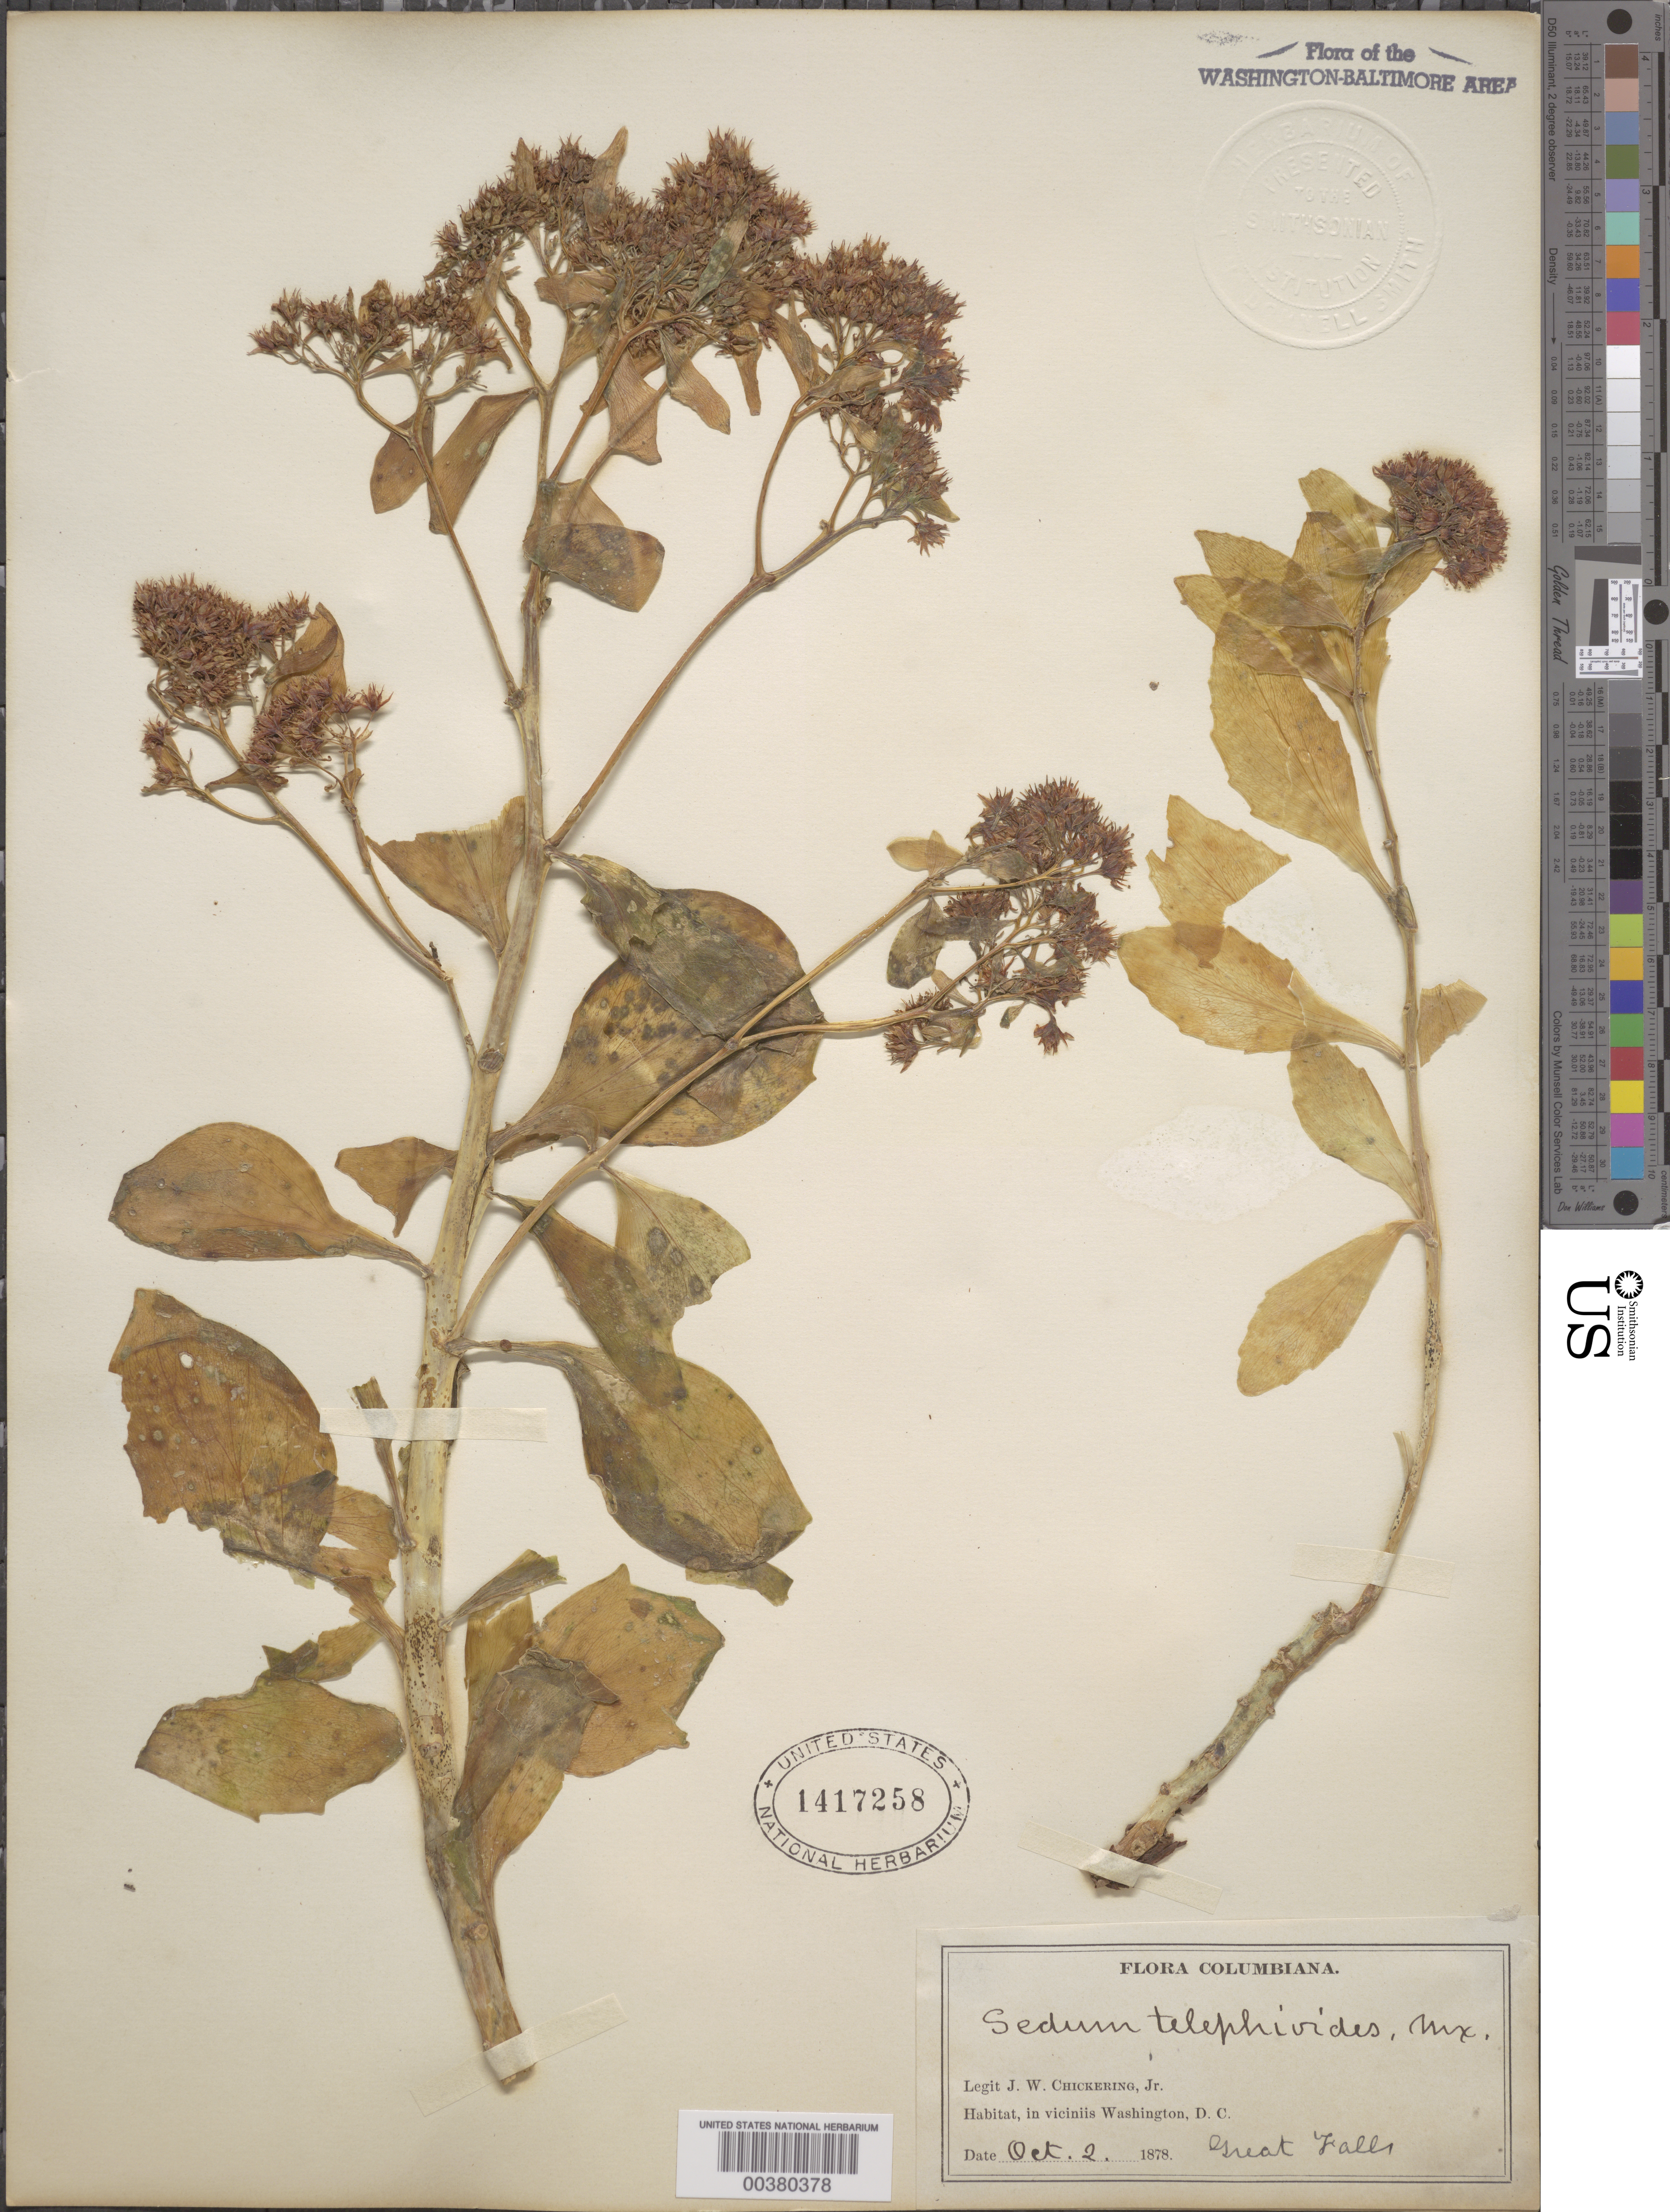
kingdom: Plantae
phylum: Tracheophyta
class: Magnoliopsida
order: Saxifragales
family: Crassulaceae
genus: Hylotelephium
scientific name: Hylotelephium telephioides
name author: (Michx.) H. Ohba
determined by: Strong, Mark T., (BOT), Smithsonian Institution - National Museum of Natural History (UNITED STATES)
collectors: J. W. Chickering Jr.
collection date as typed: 02 Oct 1878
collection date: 1878-10-02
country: United States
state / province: Maryland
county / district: Montgomery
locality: Great Falls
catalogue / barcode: US 1417258